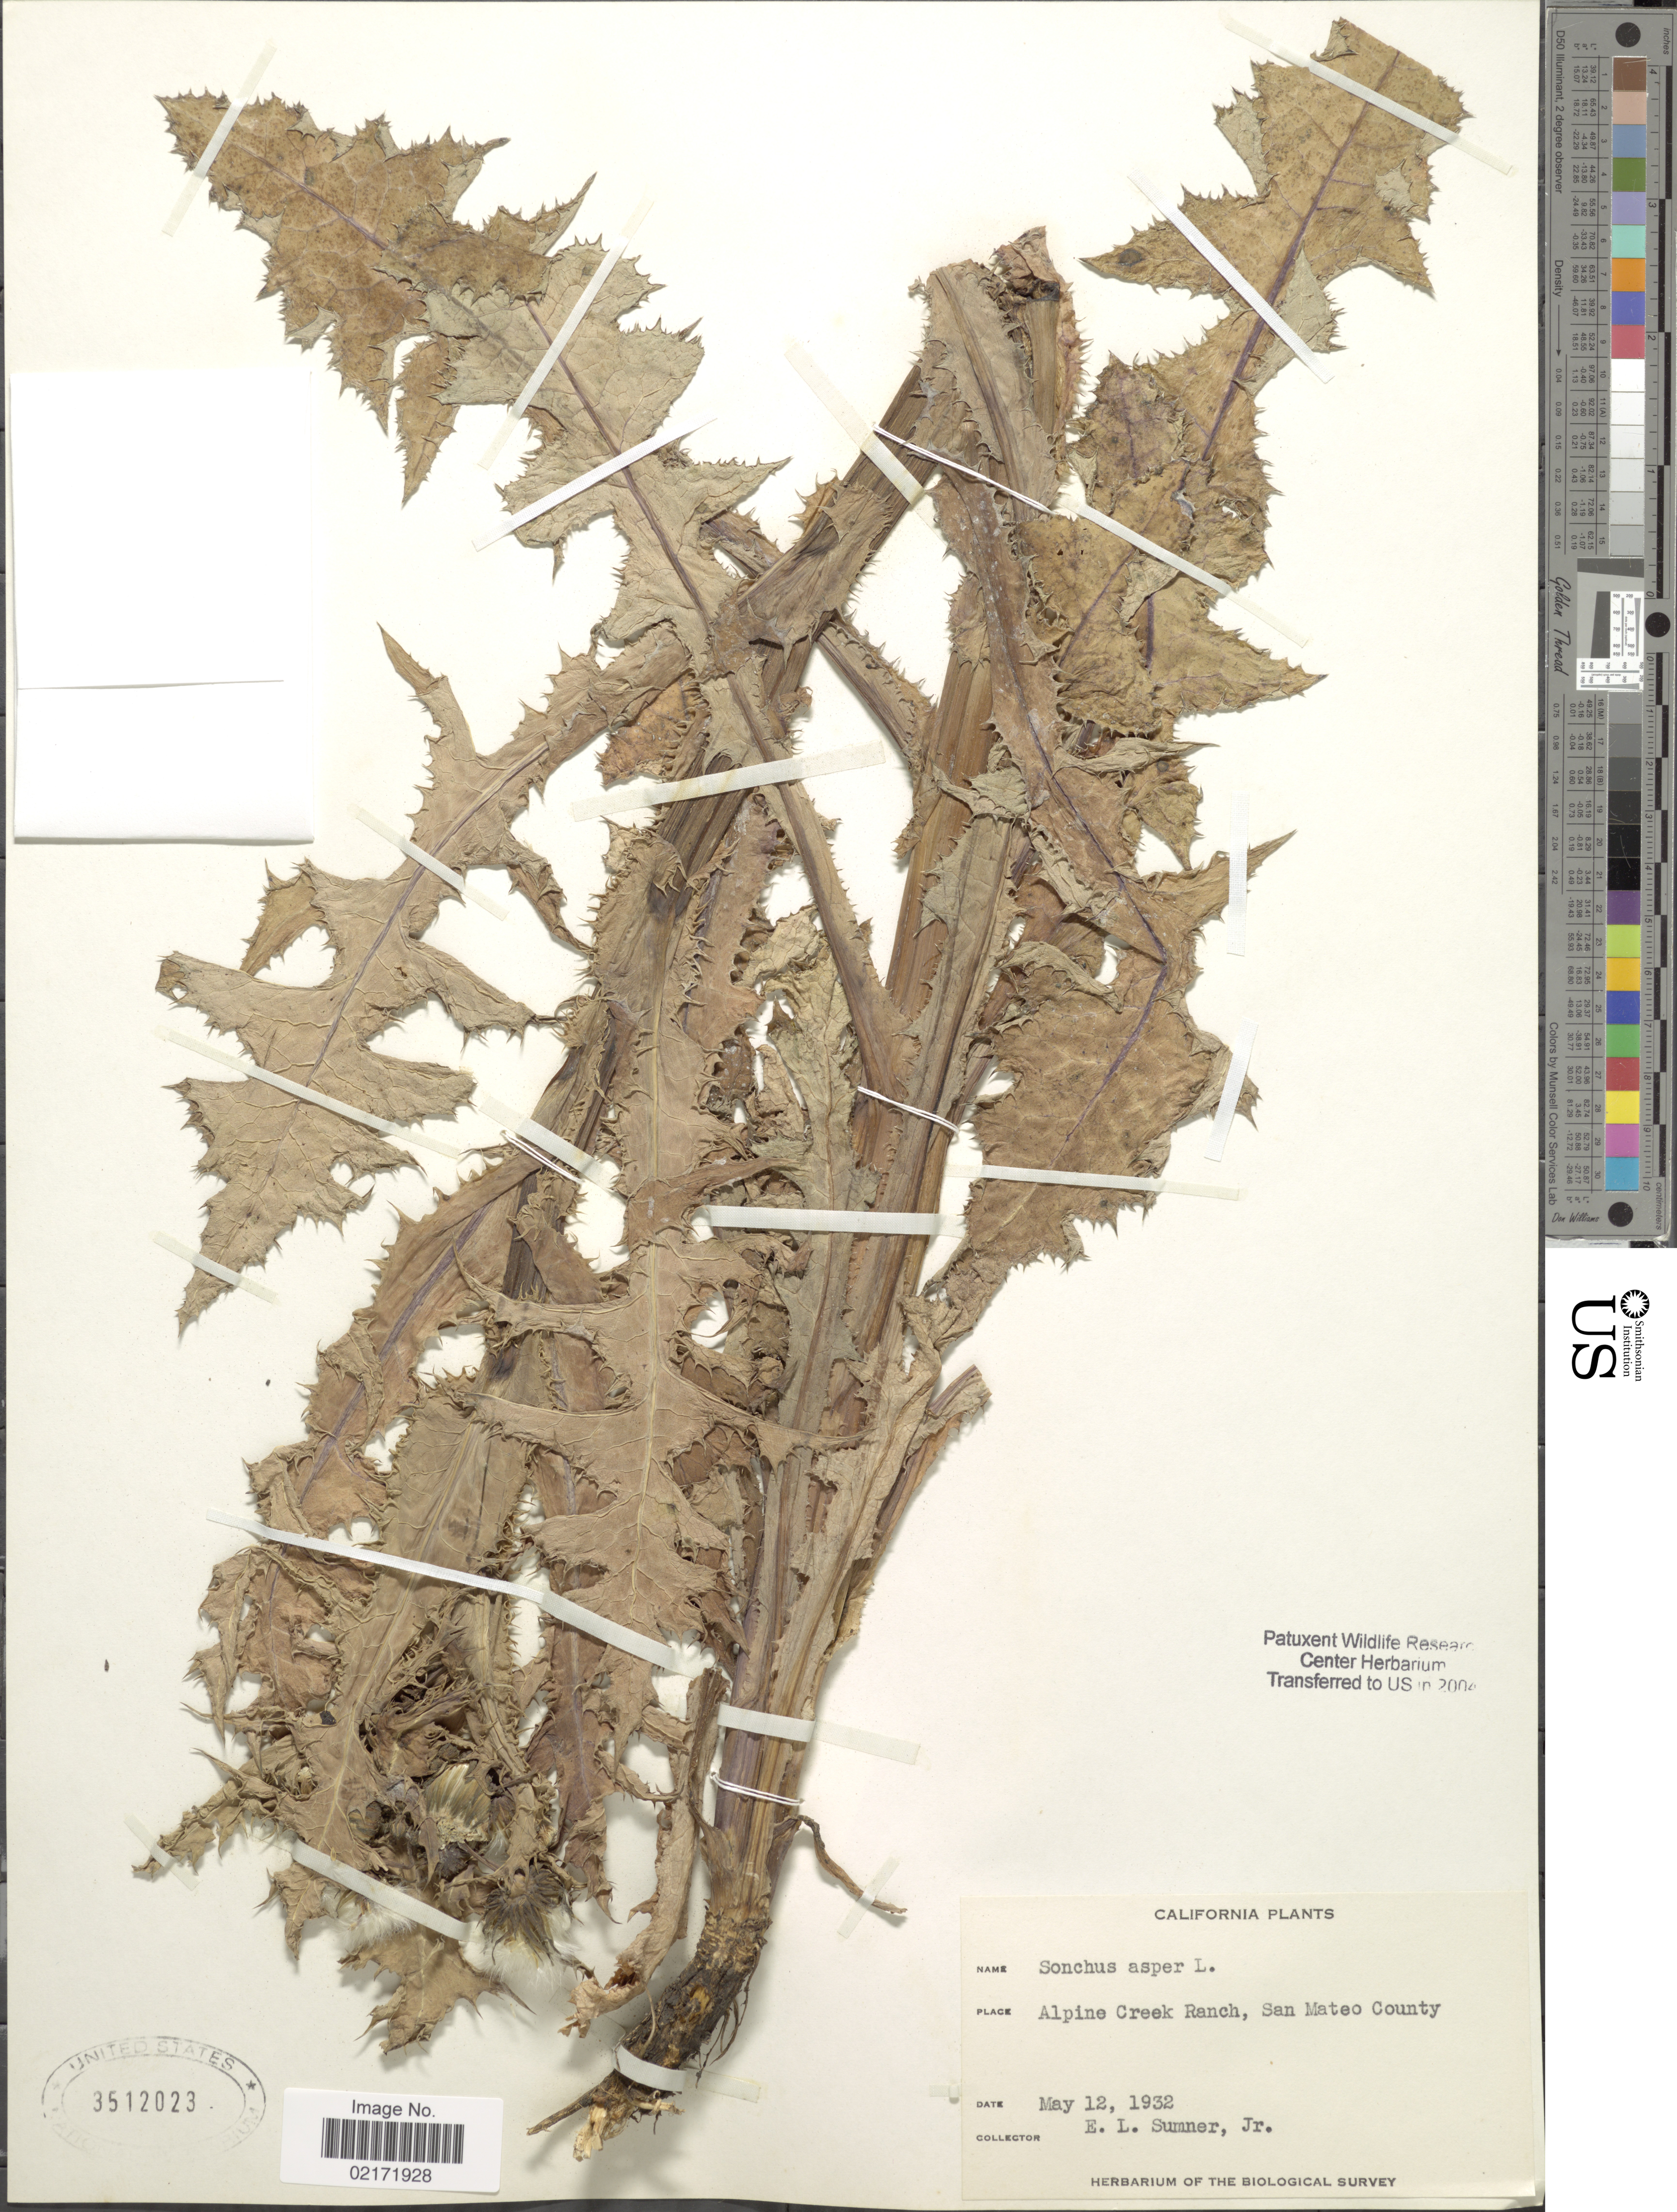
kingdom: Plantae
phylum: Tracheophyta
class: Magnoliopsida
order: Asterales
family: Asteraceae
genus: Sonchus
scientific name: Sonchus asper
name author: (L.) Hill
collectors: E. Sumner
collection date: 1932-05-12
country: United States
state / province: California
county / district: San Mateo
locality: Alpine Creek Ranch, San Mateo County.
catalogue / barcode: US 3512023